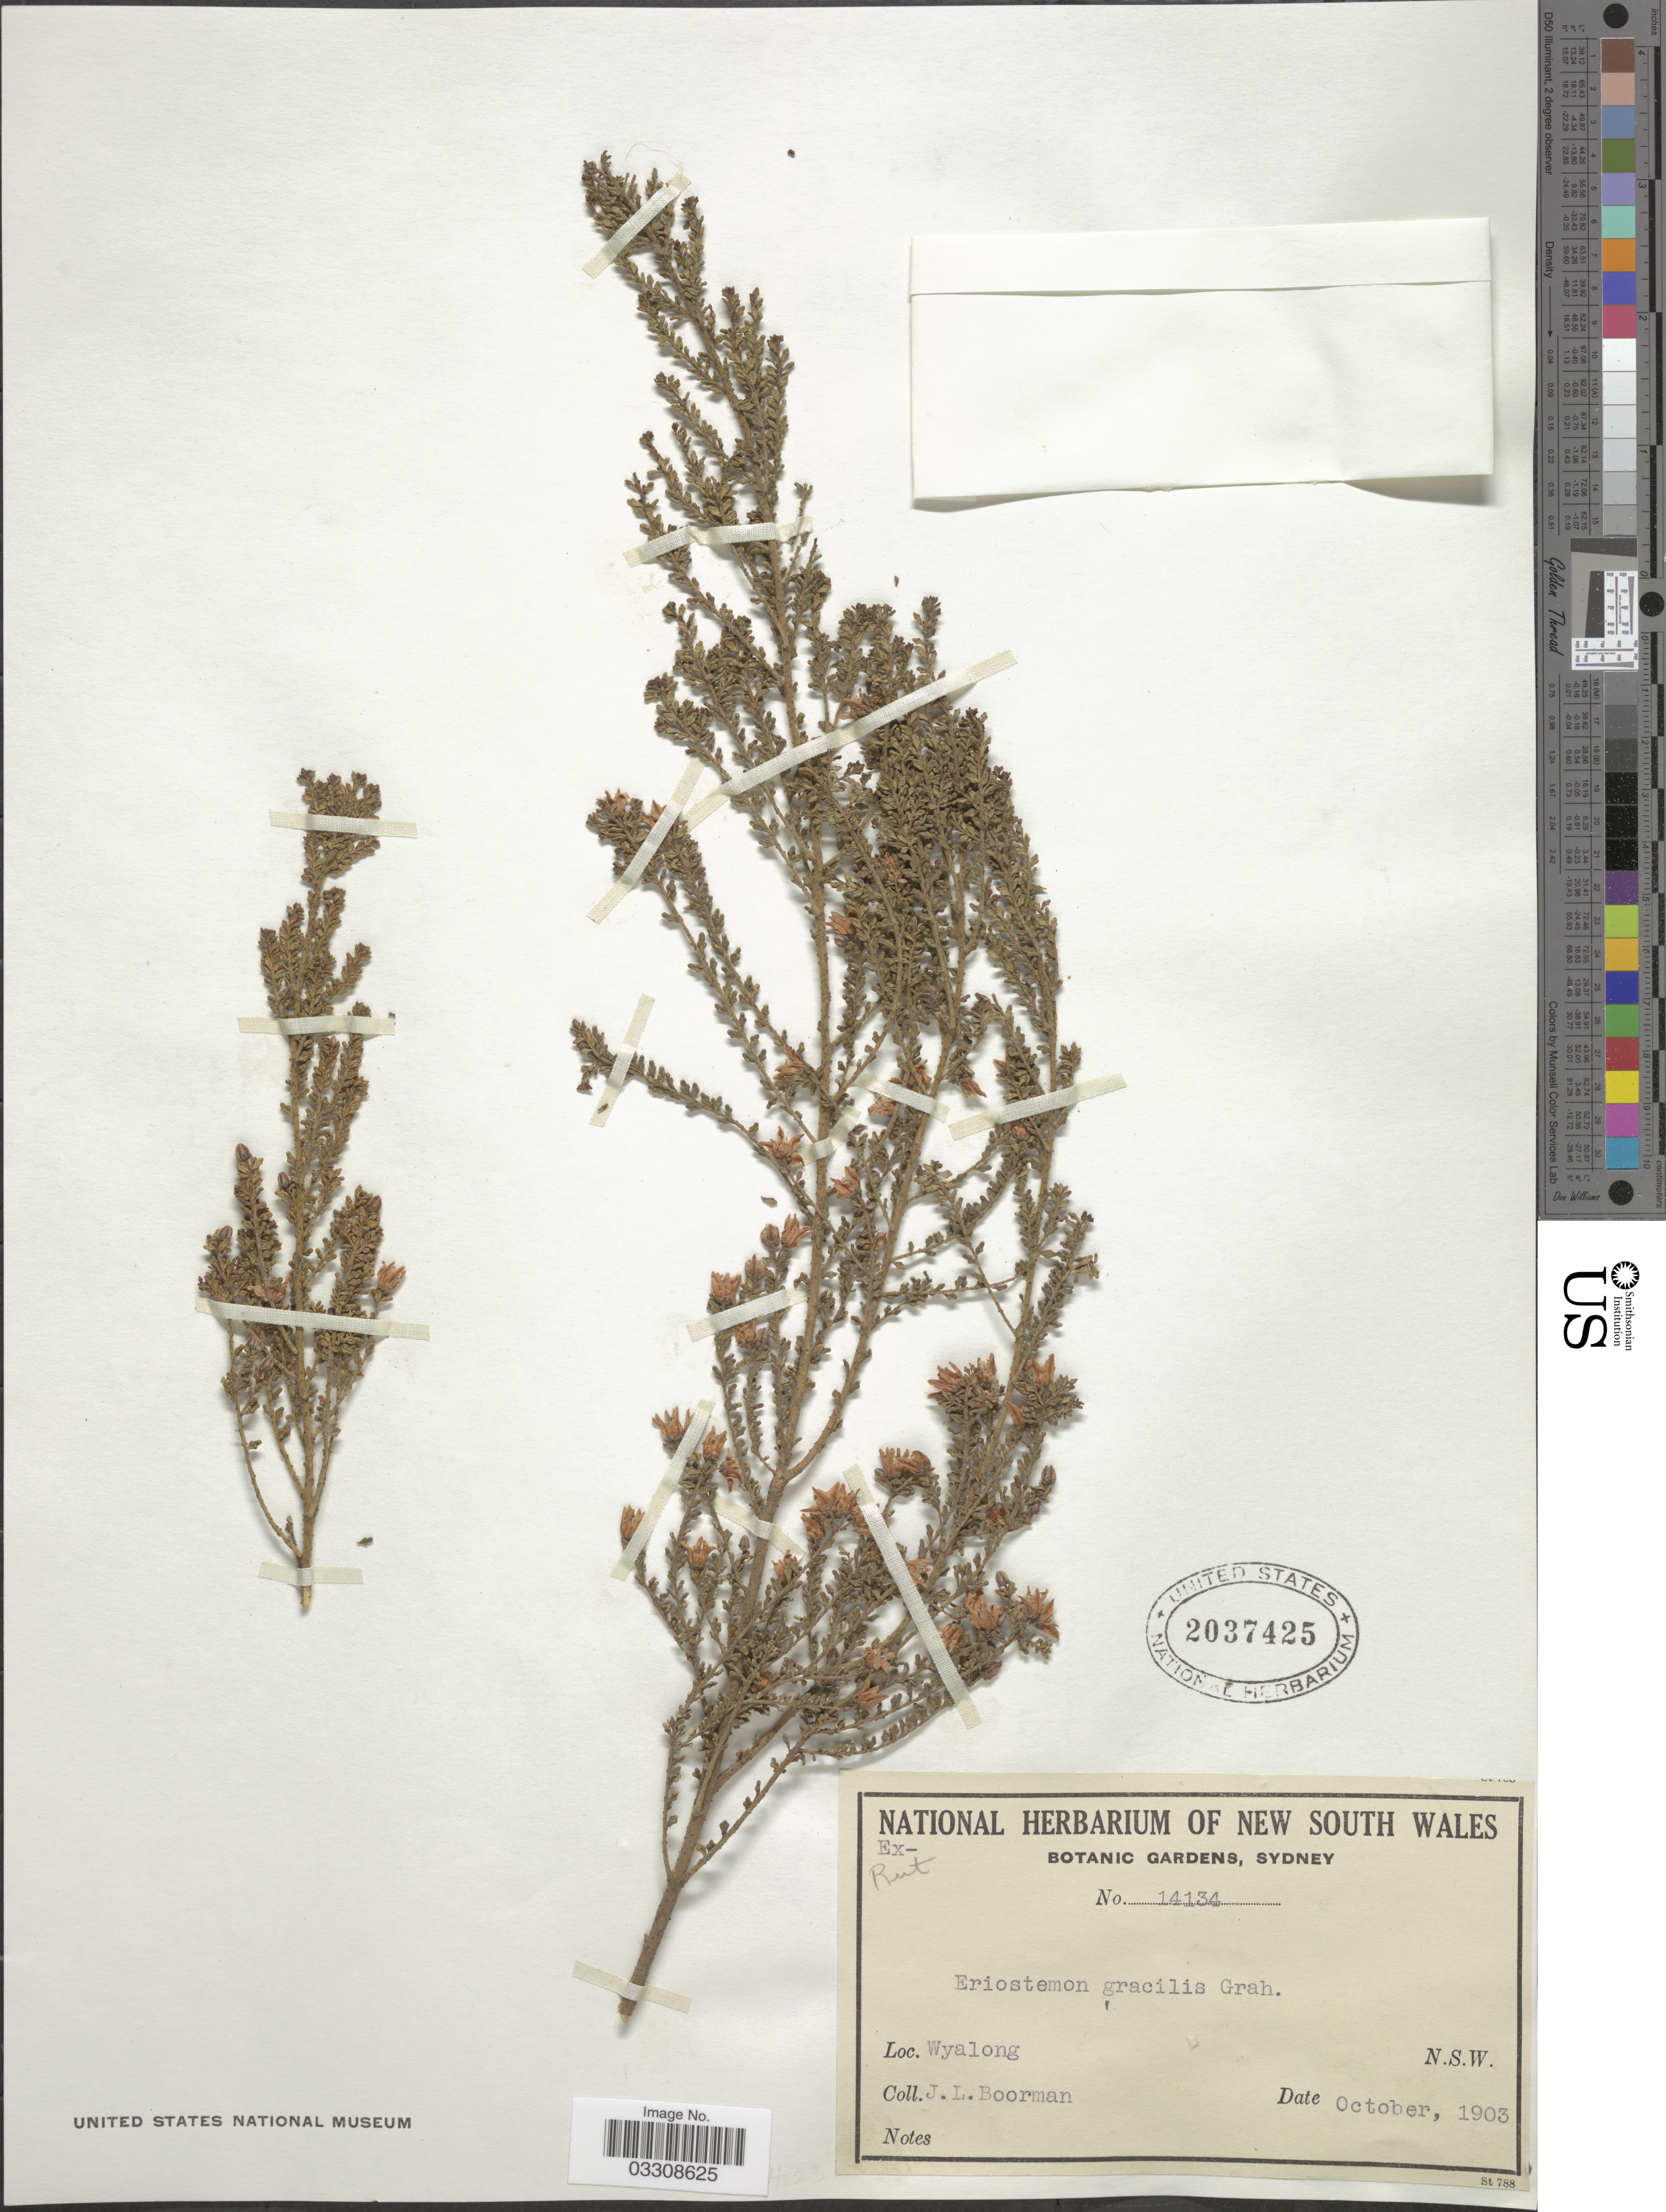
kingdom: Plantae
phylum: Tracheophyta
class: Magnoliopsida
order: Sapindales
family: Rutaceae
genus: Eriostemon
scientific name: Eriostemon gracile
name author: Graham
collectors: J. Boorman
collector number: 14134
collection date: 1903-10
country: Australia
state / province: New South Wales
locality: Wyalong.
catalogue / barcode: US 2037425